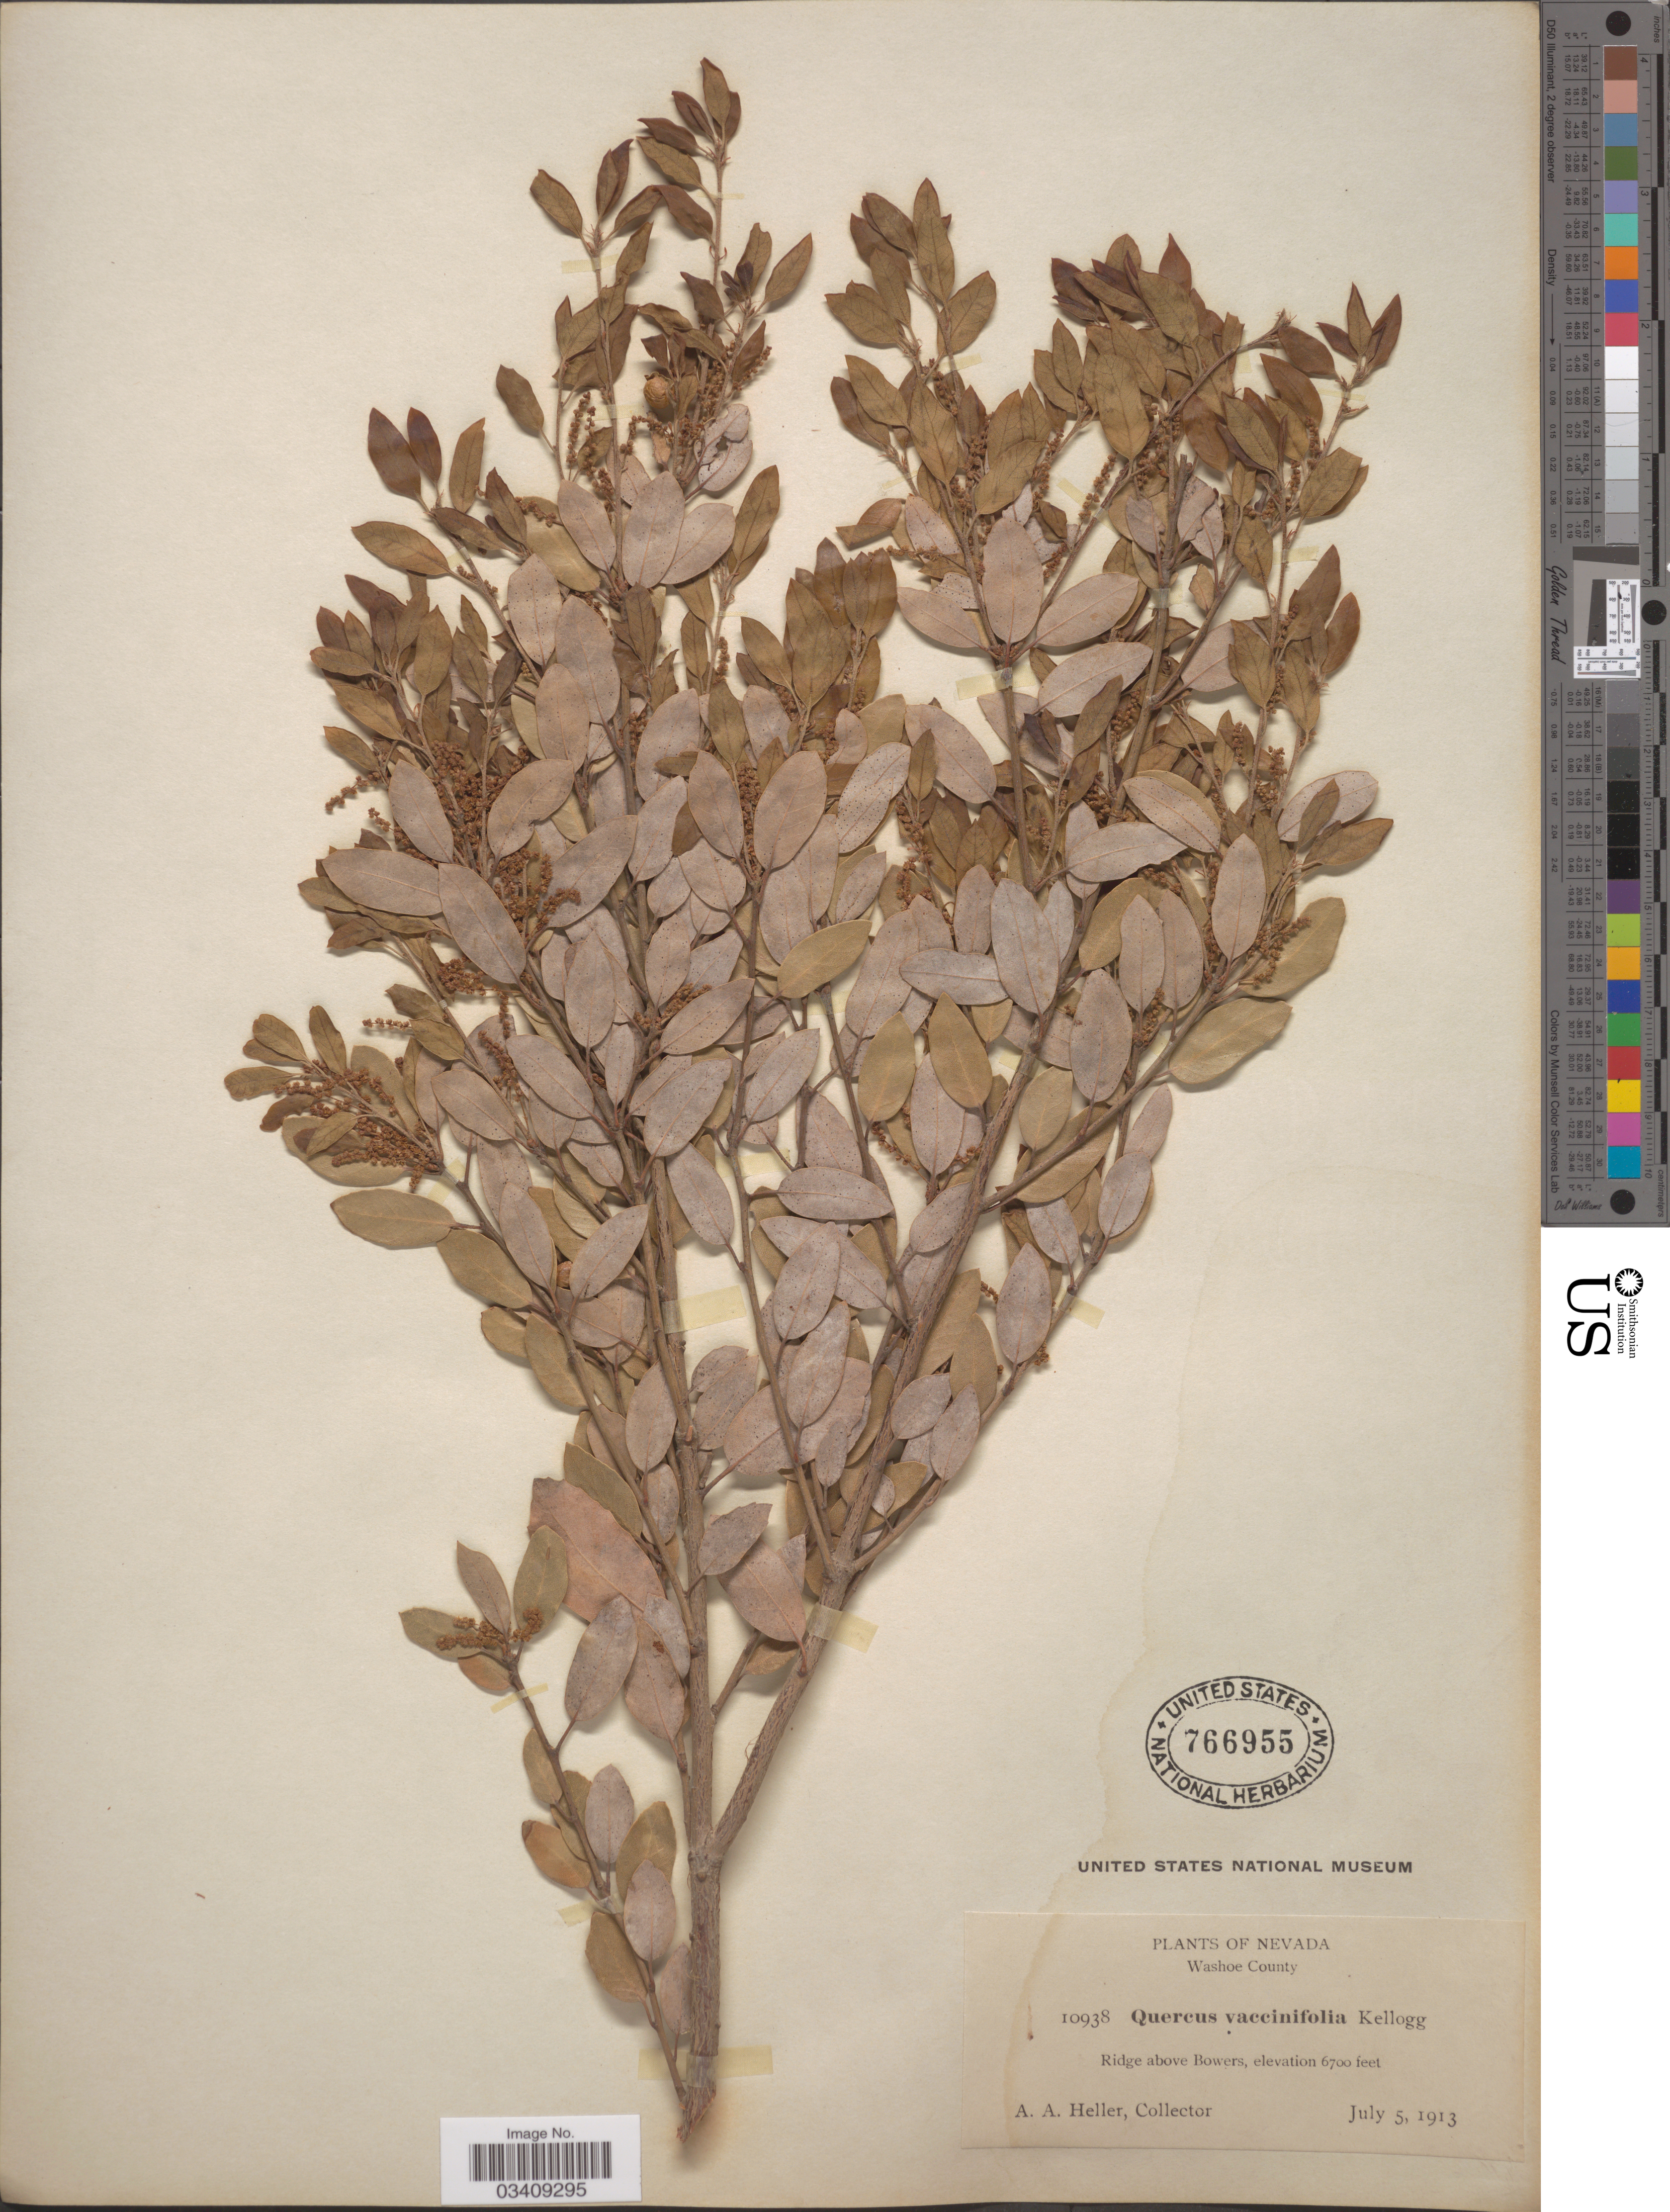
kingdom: Plantae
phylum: Tracheophyta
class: Magnoliopsida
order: Fagales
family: Fagaceae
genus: Quercus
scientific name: Quercus vacciniifolia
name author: Kellogg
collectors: A. A. Heller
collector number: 10938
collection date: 1913-07-05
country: United States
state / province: Nevada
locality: Washoe County. Ridge above Bowers.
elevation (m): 2042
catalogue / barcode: US 766955